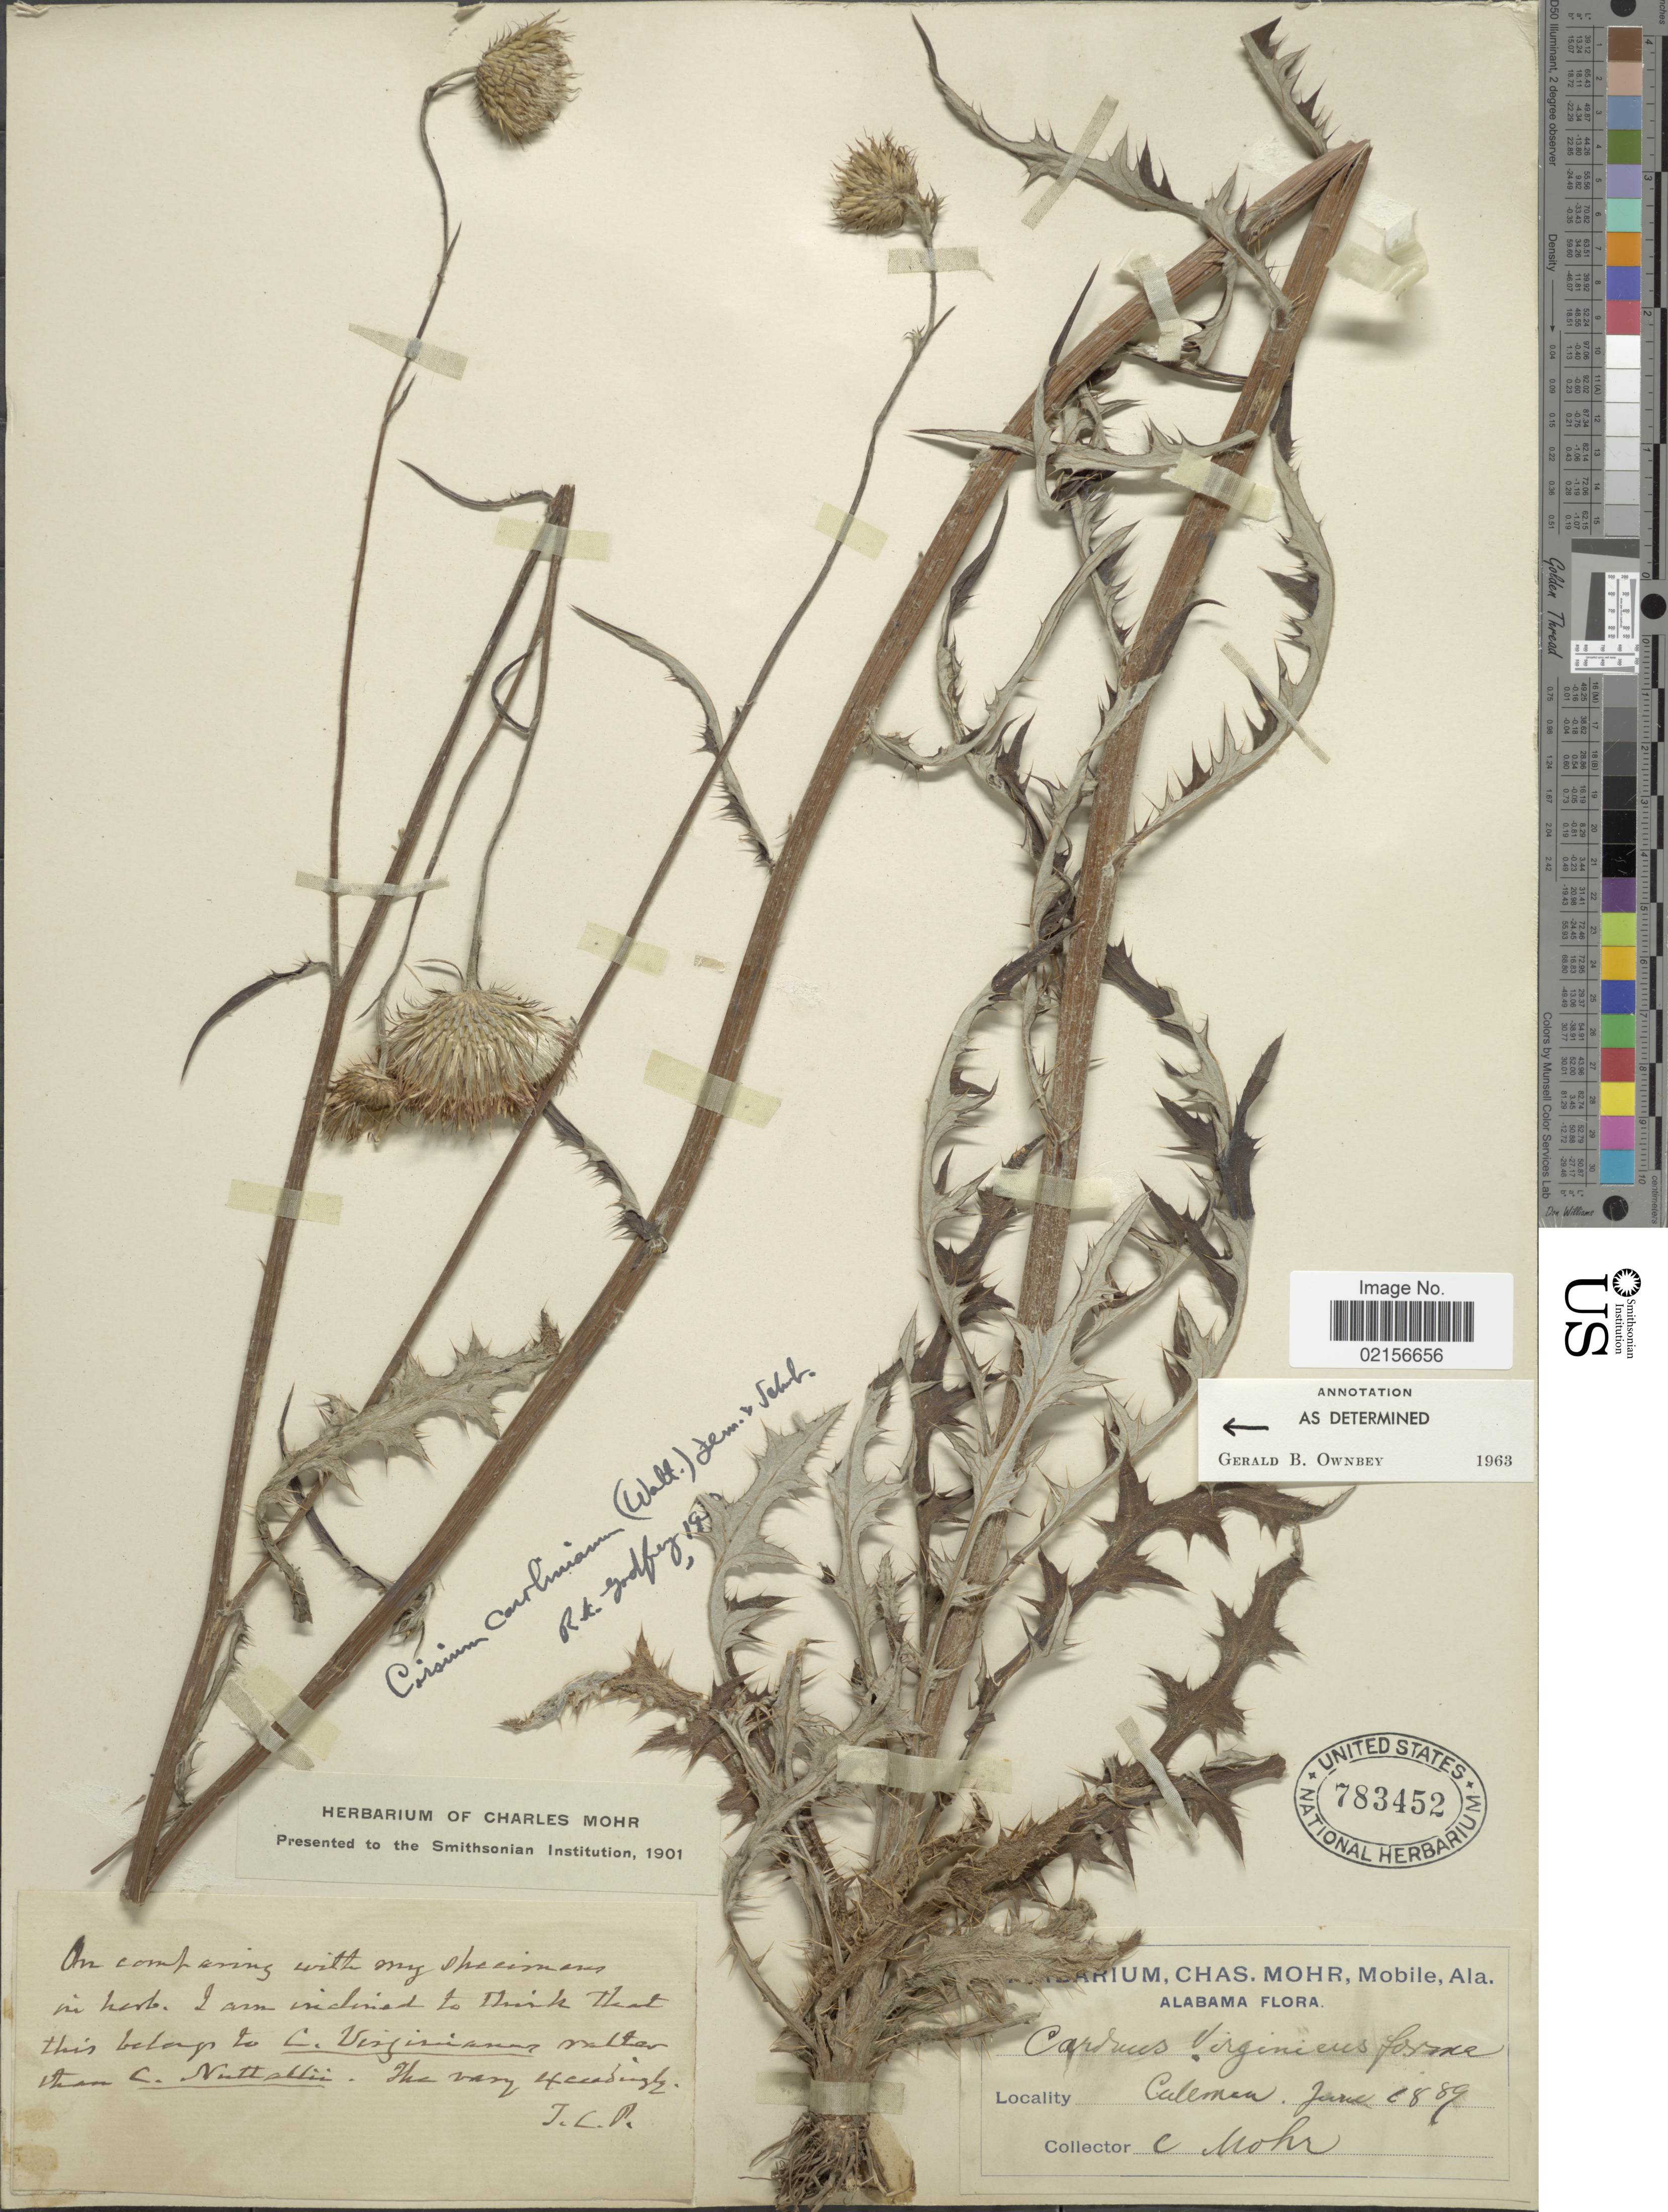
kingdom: Plantae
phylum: Tracheophyta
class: Magnoliopsida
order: Asterales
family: Asteraceae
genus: Cirsium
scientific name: Cirsium carolinianum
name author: (Walter) Fernald & Schub.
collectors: Mohr, C. T. (herbarium)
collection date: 1889-06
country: United States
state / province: Alabama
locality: Cullman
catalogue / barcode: US 783452